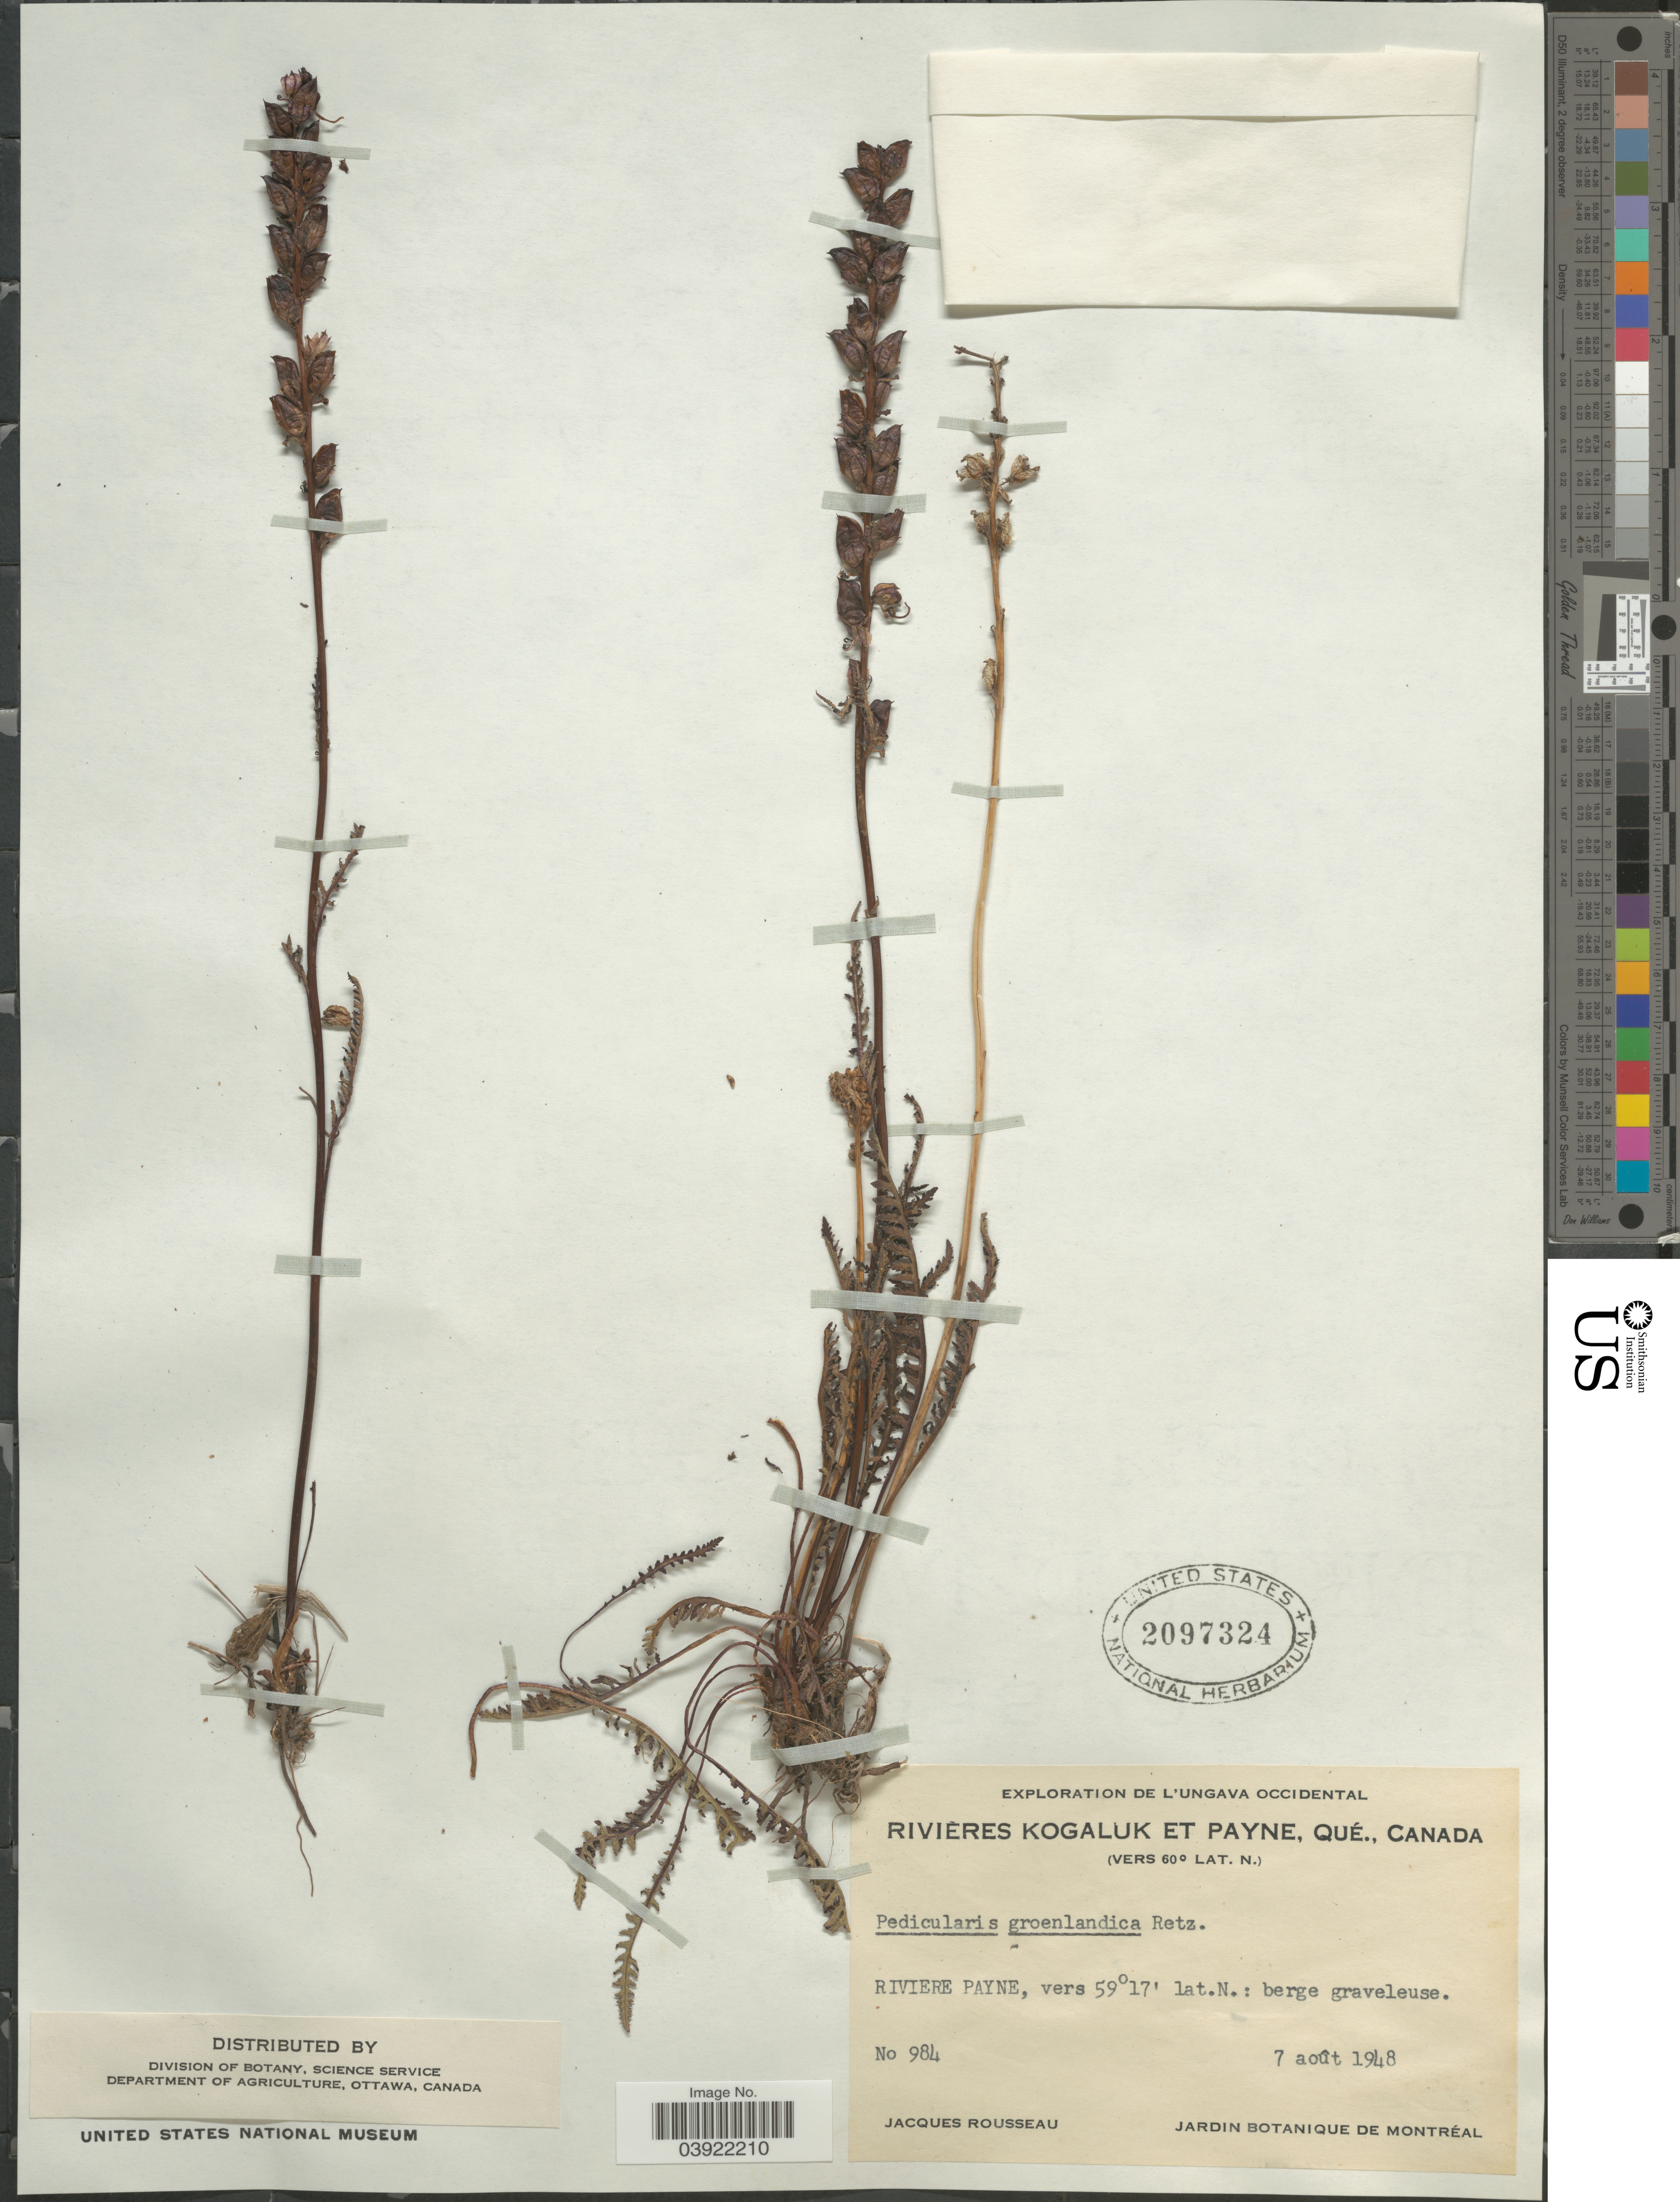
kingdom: Plantae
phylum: Tracheophyta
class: Magnoliopsida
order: Lamiales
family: Orobanchaceae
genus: Pedicularis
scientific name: Pedicularis groenlandica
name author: Retz.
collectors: J. Rousseau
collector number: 984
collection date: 1948-08-07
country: Canada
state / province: Quebec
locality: L' Ungava Occidental. Rivières Kogaluk et Payne. Riviere Payne: berge graveleuse.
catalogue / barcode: US 2097324